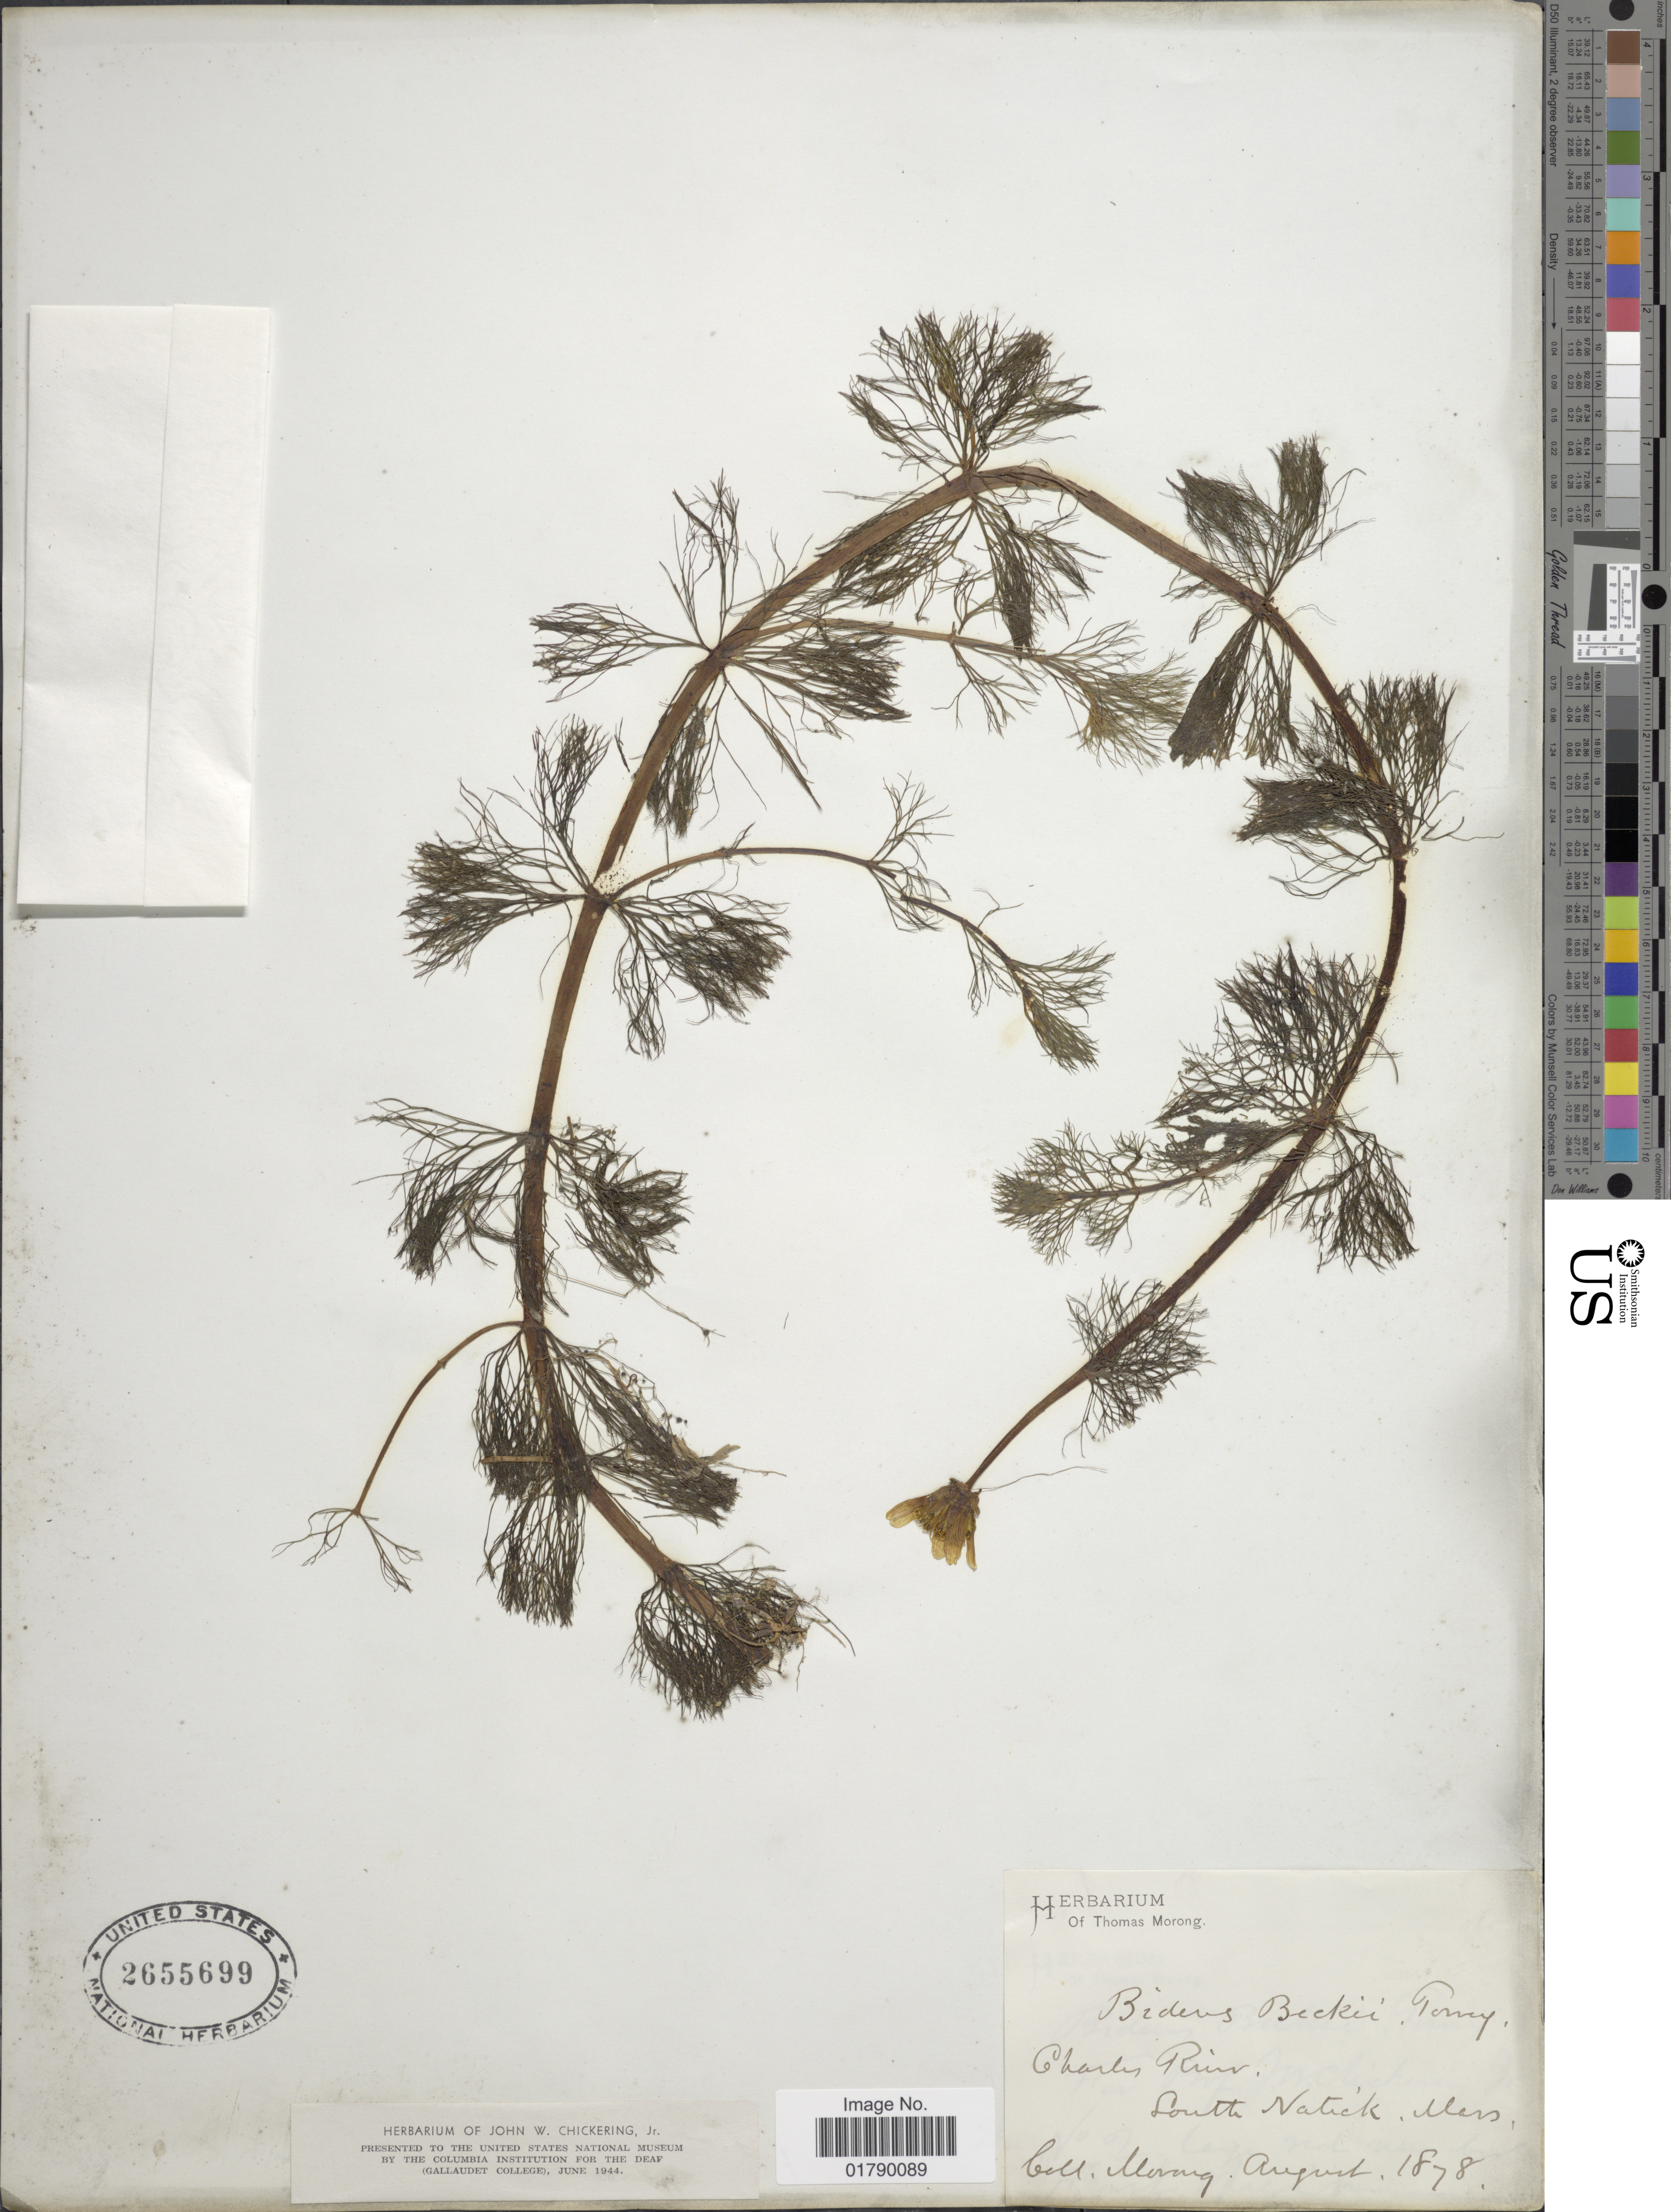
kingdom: Plantae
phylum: Tracheophyta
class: Magnoliopsida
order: Asterales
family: Asteraceae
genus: Megalodonta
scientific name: Megalodonta sp.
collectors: ex herb. T. Morong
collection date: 1878-08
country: United States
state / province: Massachusetts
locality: Charles River, South Natick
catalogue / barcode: US 2655699